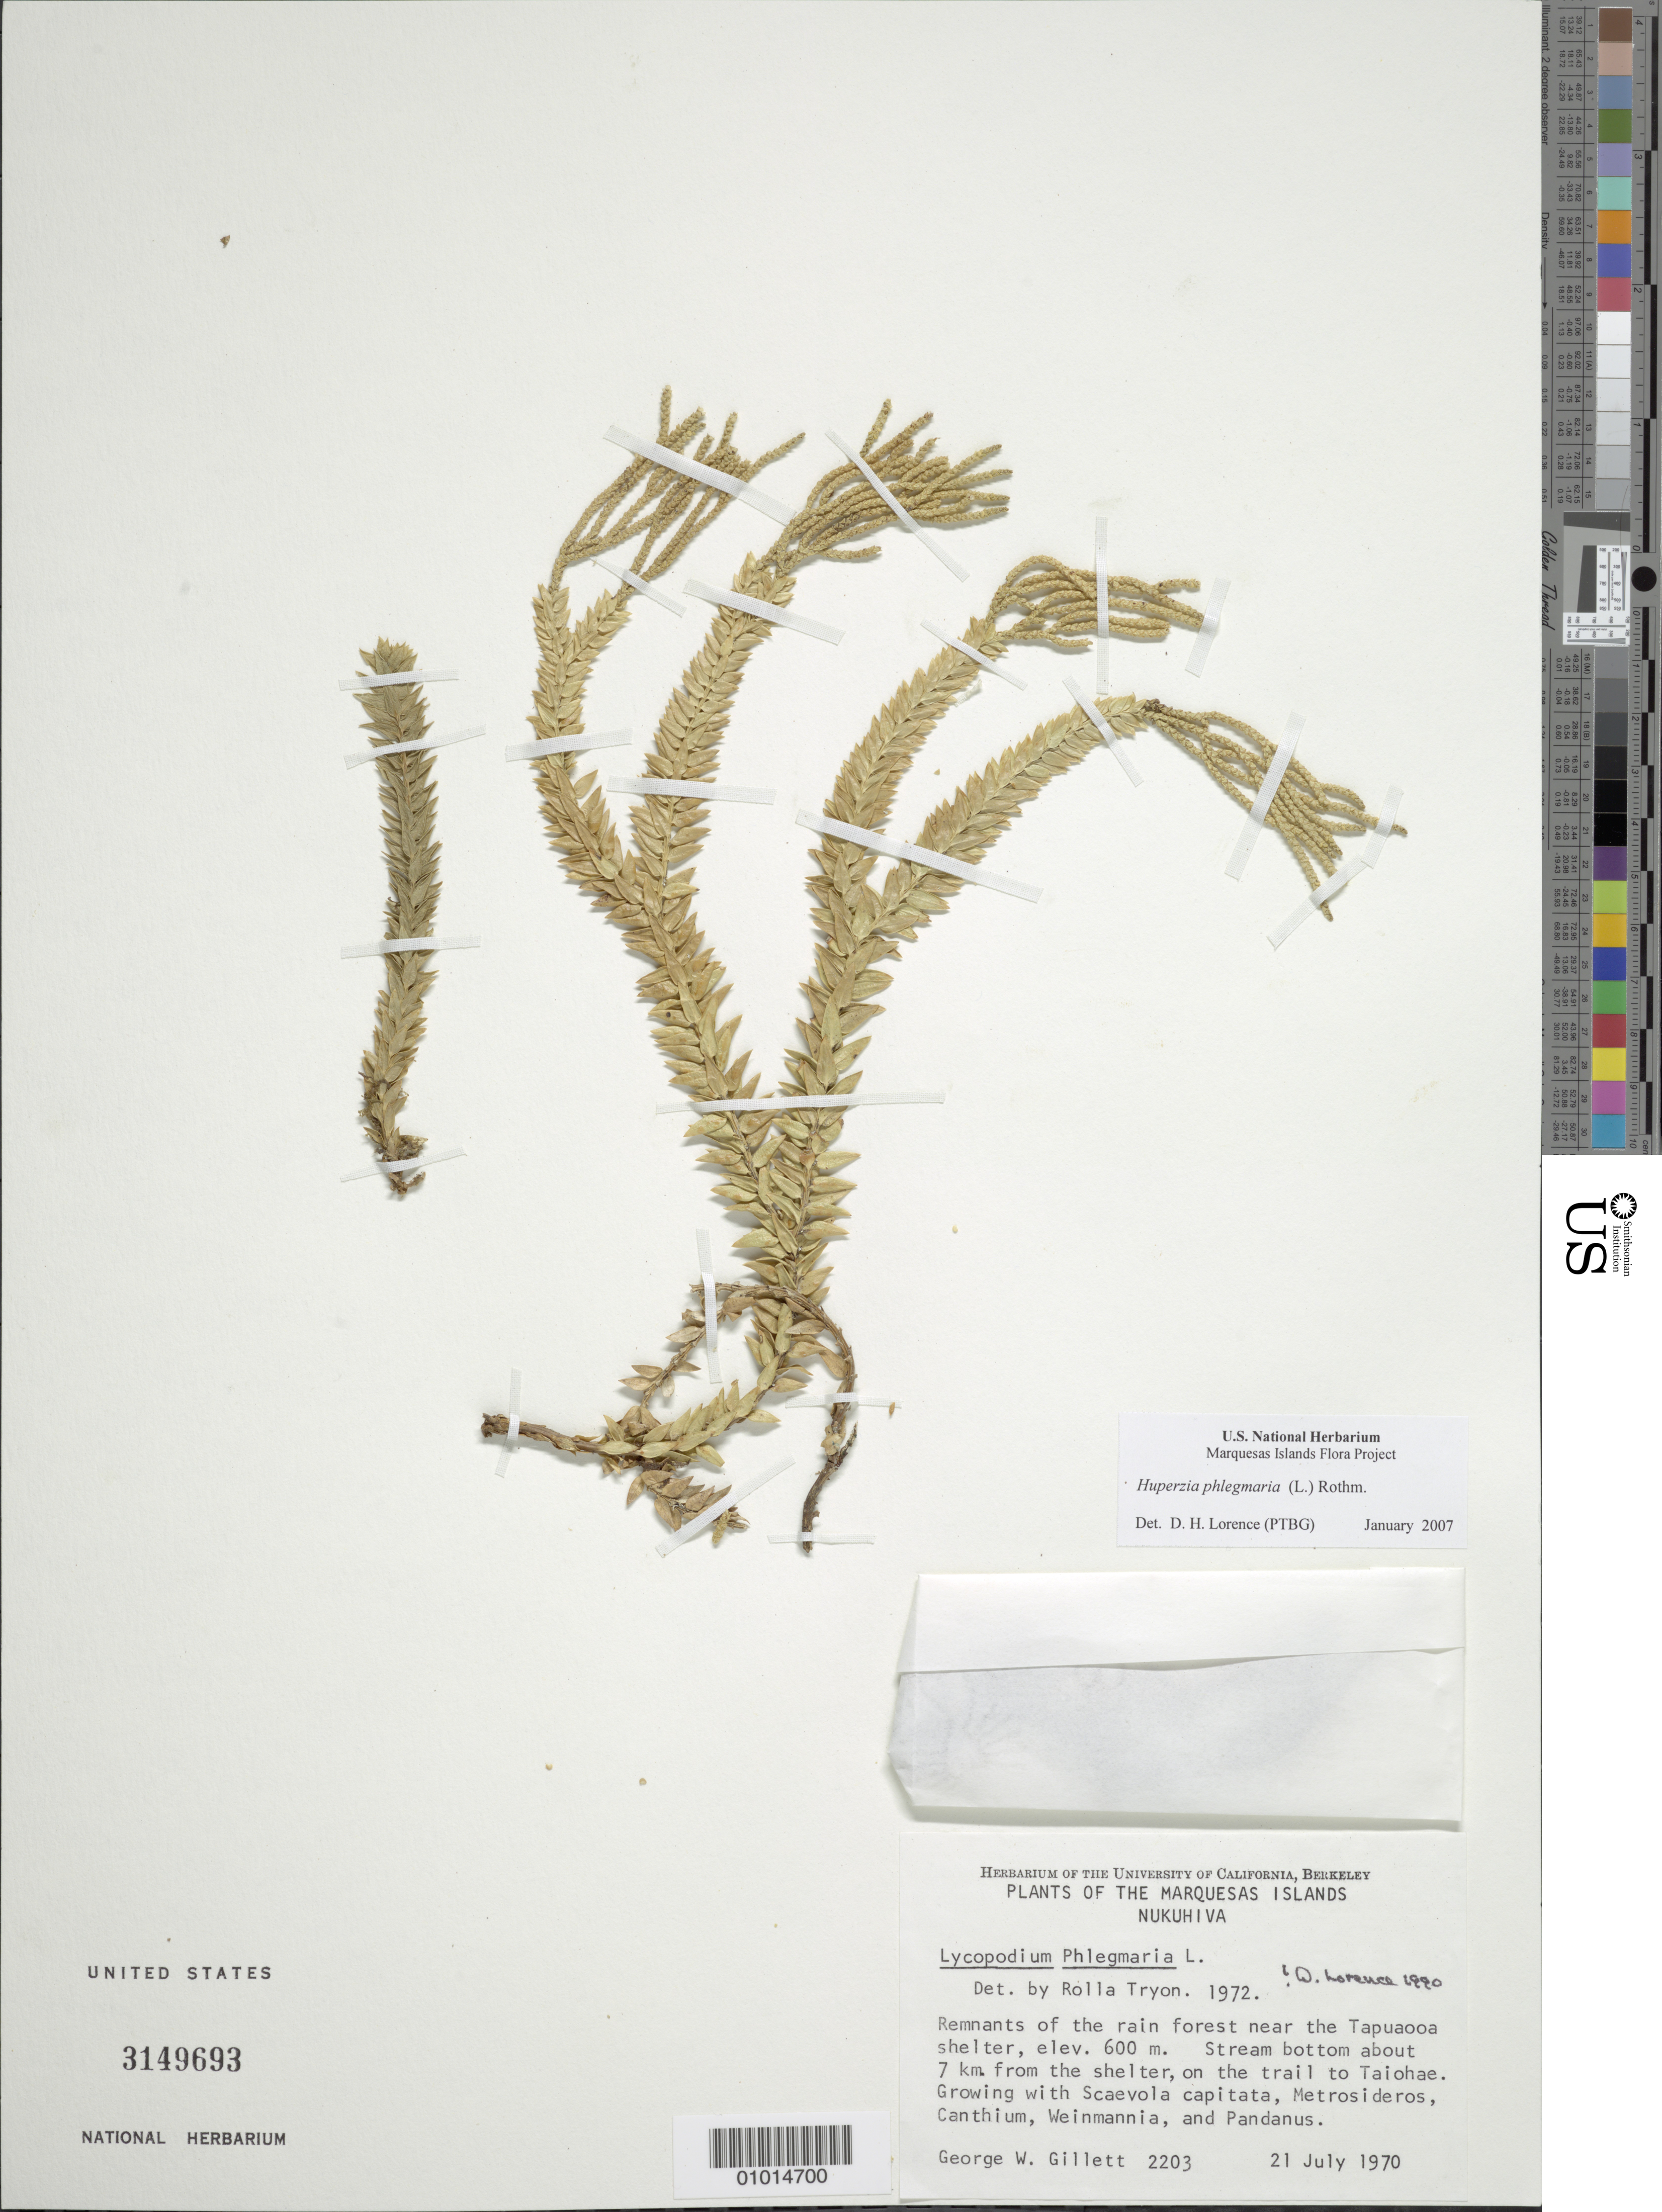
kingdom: Plantae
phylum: Tracheophyta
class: Lycopodiopsida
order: Lycopodiales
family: Lycopodiaceae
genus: Phlegmariurus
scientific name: Phlegmariurus australis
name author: (Willd.) A. R. Field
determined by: Wagner, W. L., (BOT), Smithsonian Institution - National Museum of Natural History (UNITED STATES)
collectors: G. Gillett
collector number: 2203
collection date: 1970-07-21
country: French Polynesia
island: Nuku Hiva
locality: near the Tapuaooa shelter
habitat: Remnants of rain forest; stream bottom 7 km from shelter, on the trail to Taohae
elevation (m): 600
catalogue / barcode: US 3149693